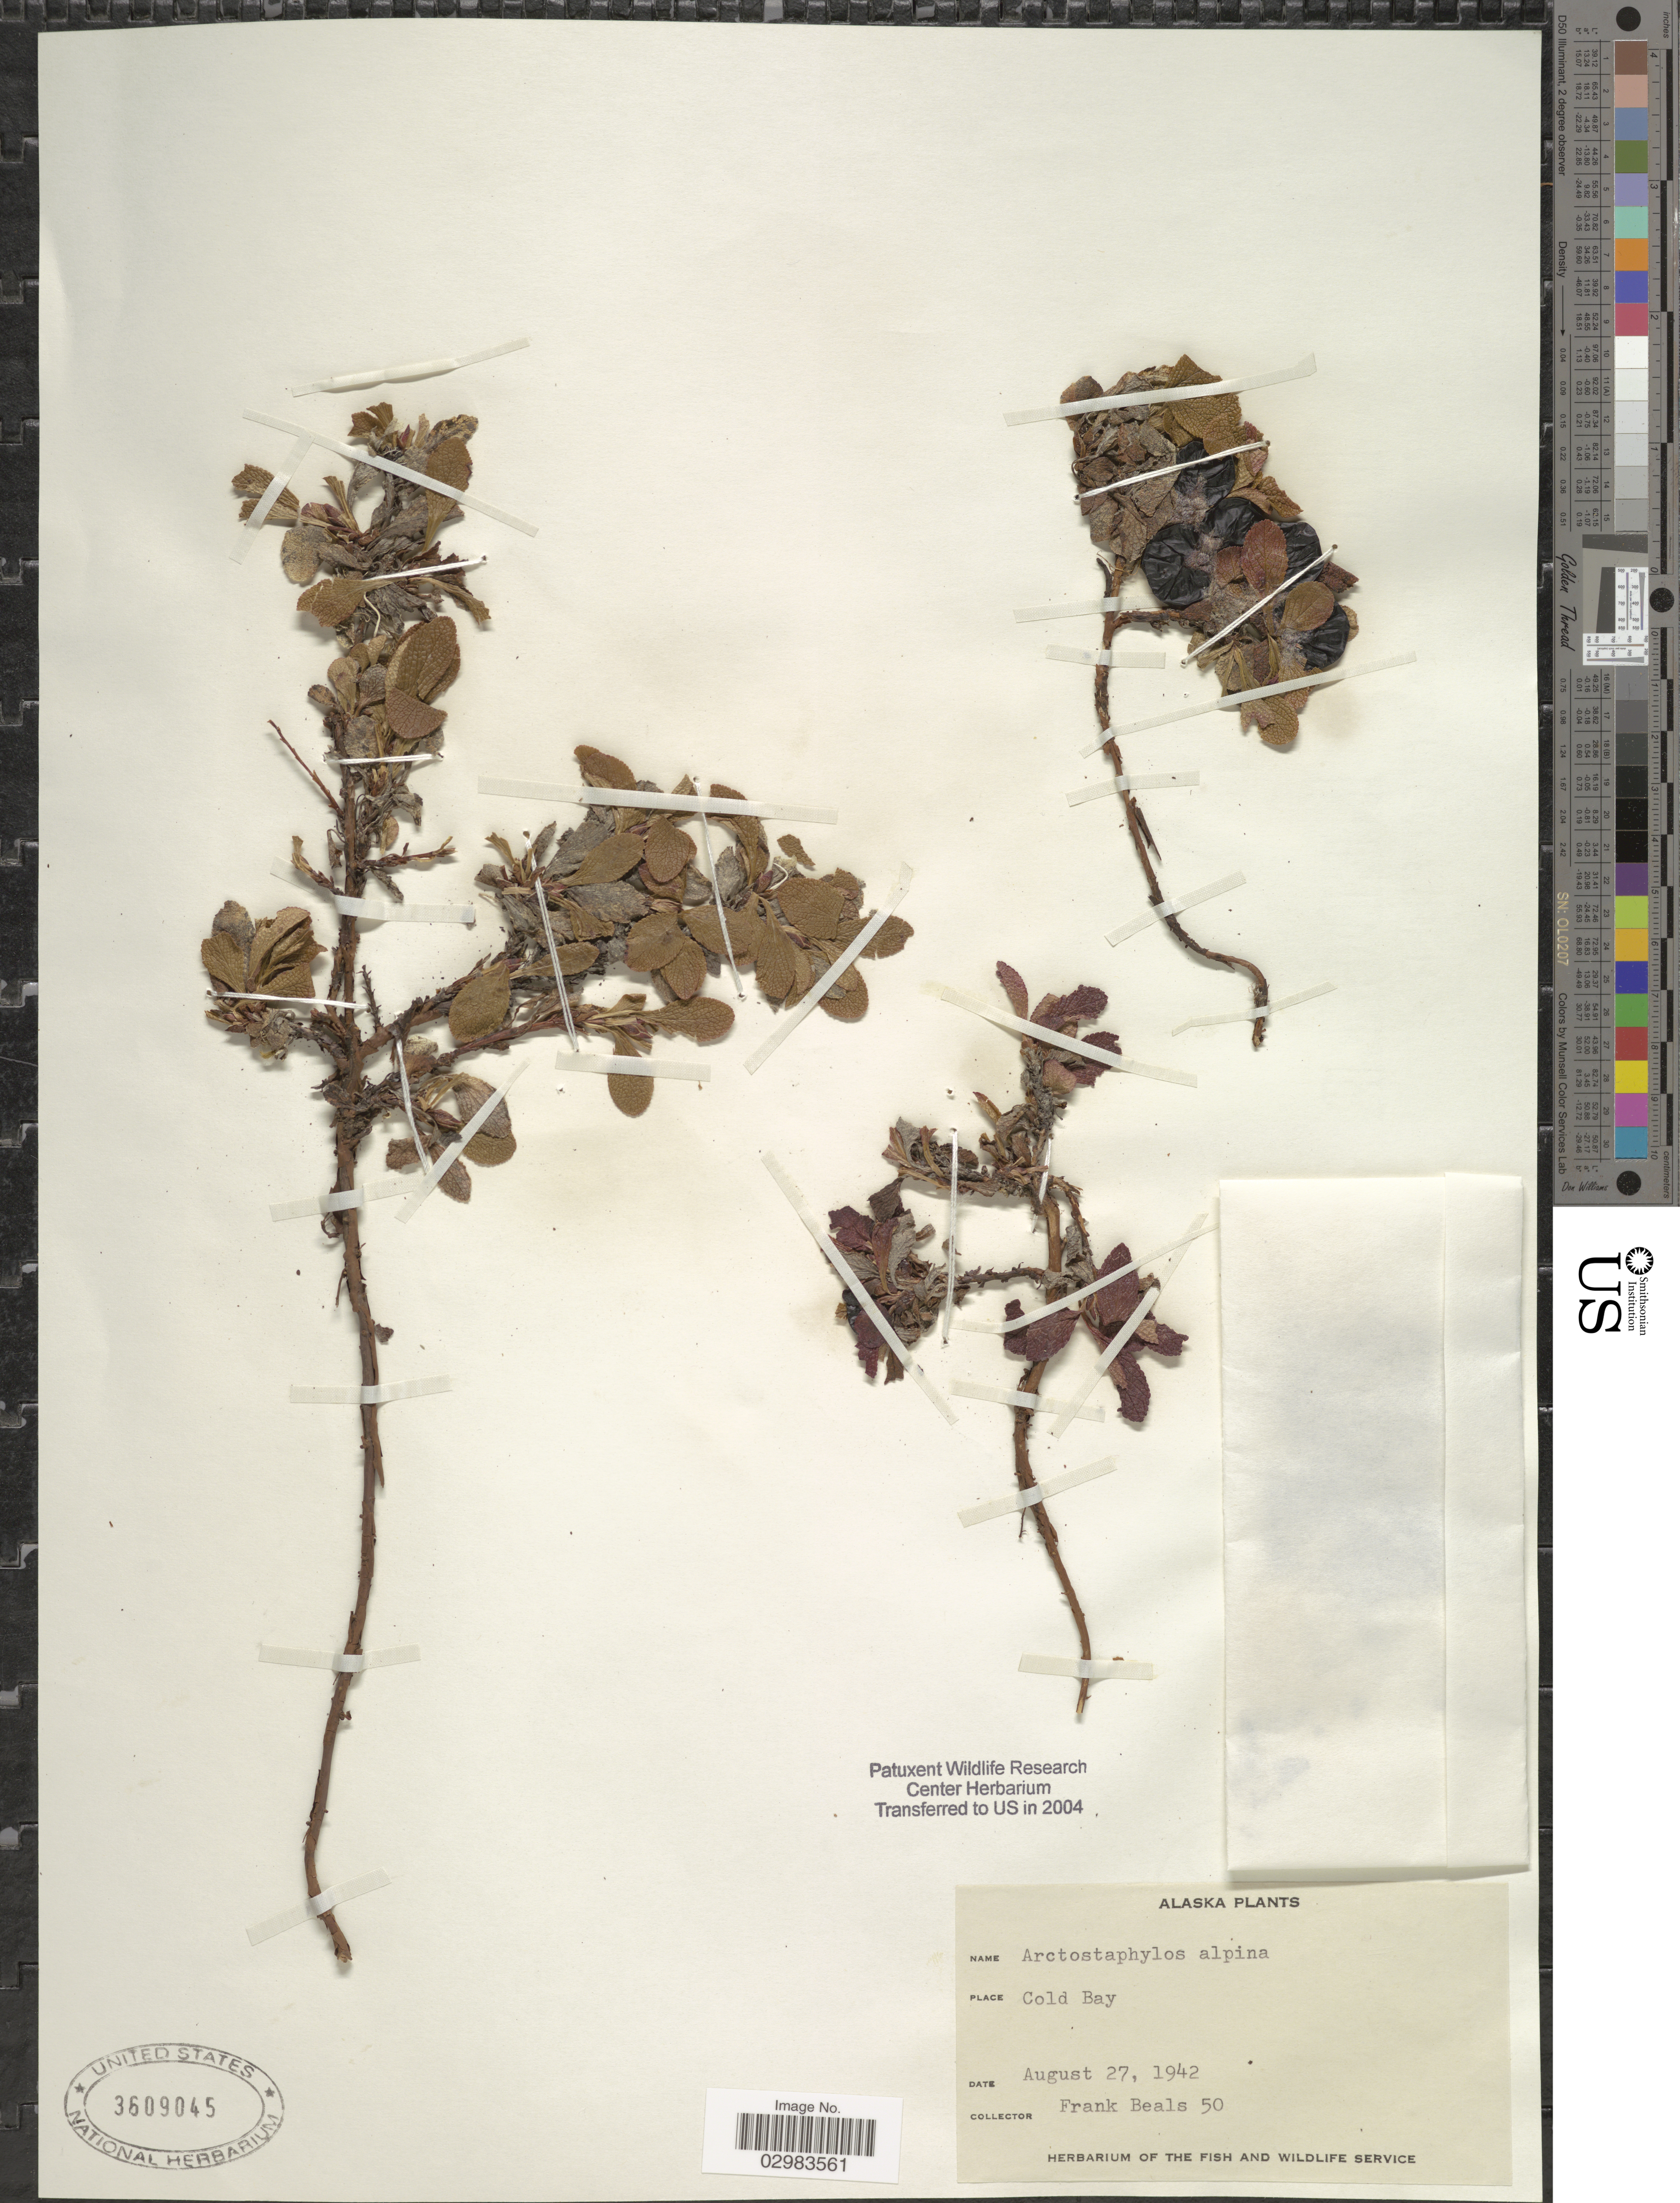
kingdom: Plantae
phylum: Tracheophyta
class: Magnoliopsida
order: Ericales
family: Ericaceae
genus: Arctostaphylos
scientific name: Arctostaphylos alpina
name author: (L.) Spreng.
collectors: F. Beals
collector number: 50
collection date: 1942-08-27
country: United States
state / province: Alaska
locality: Cold Bay.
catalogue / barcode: US 3609045